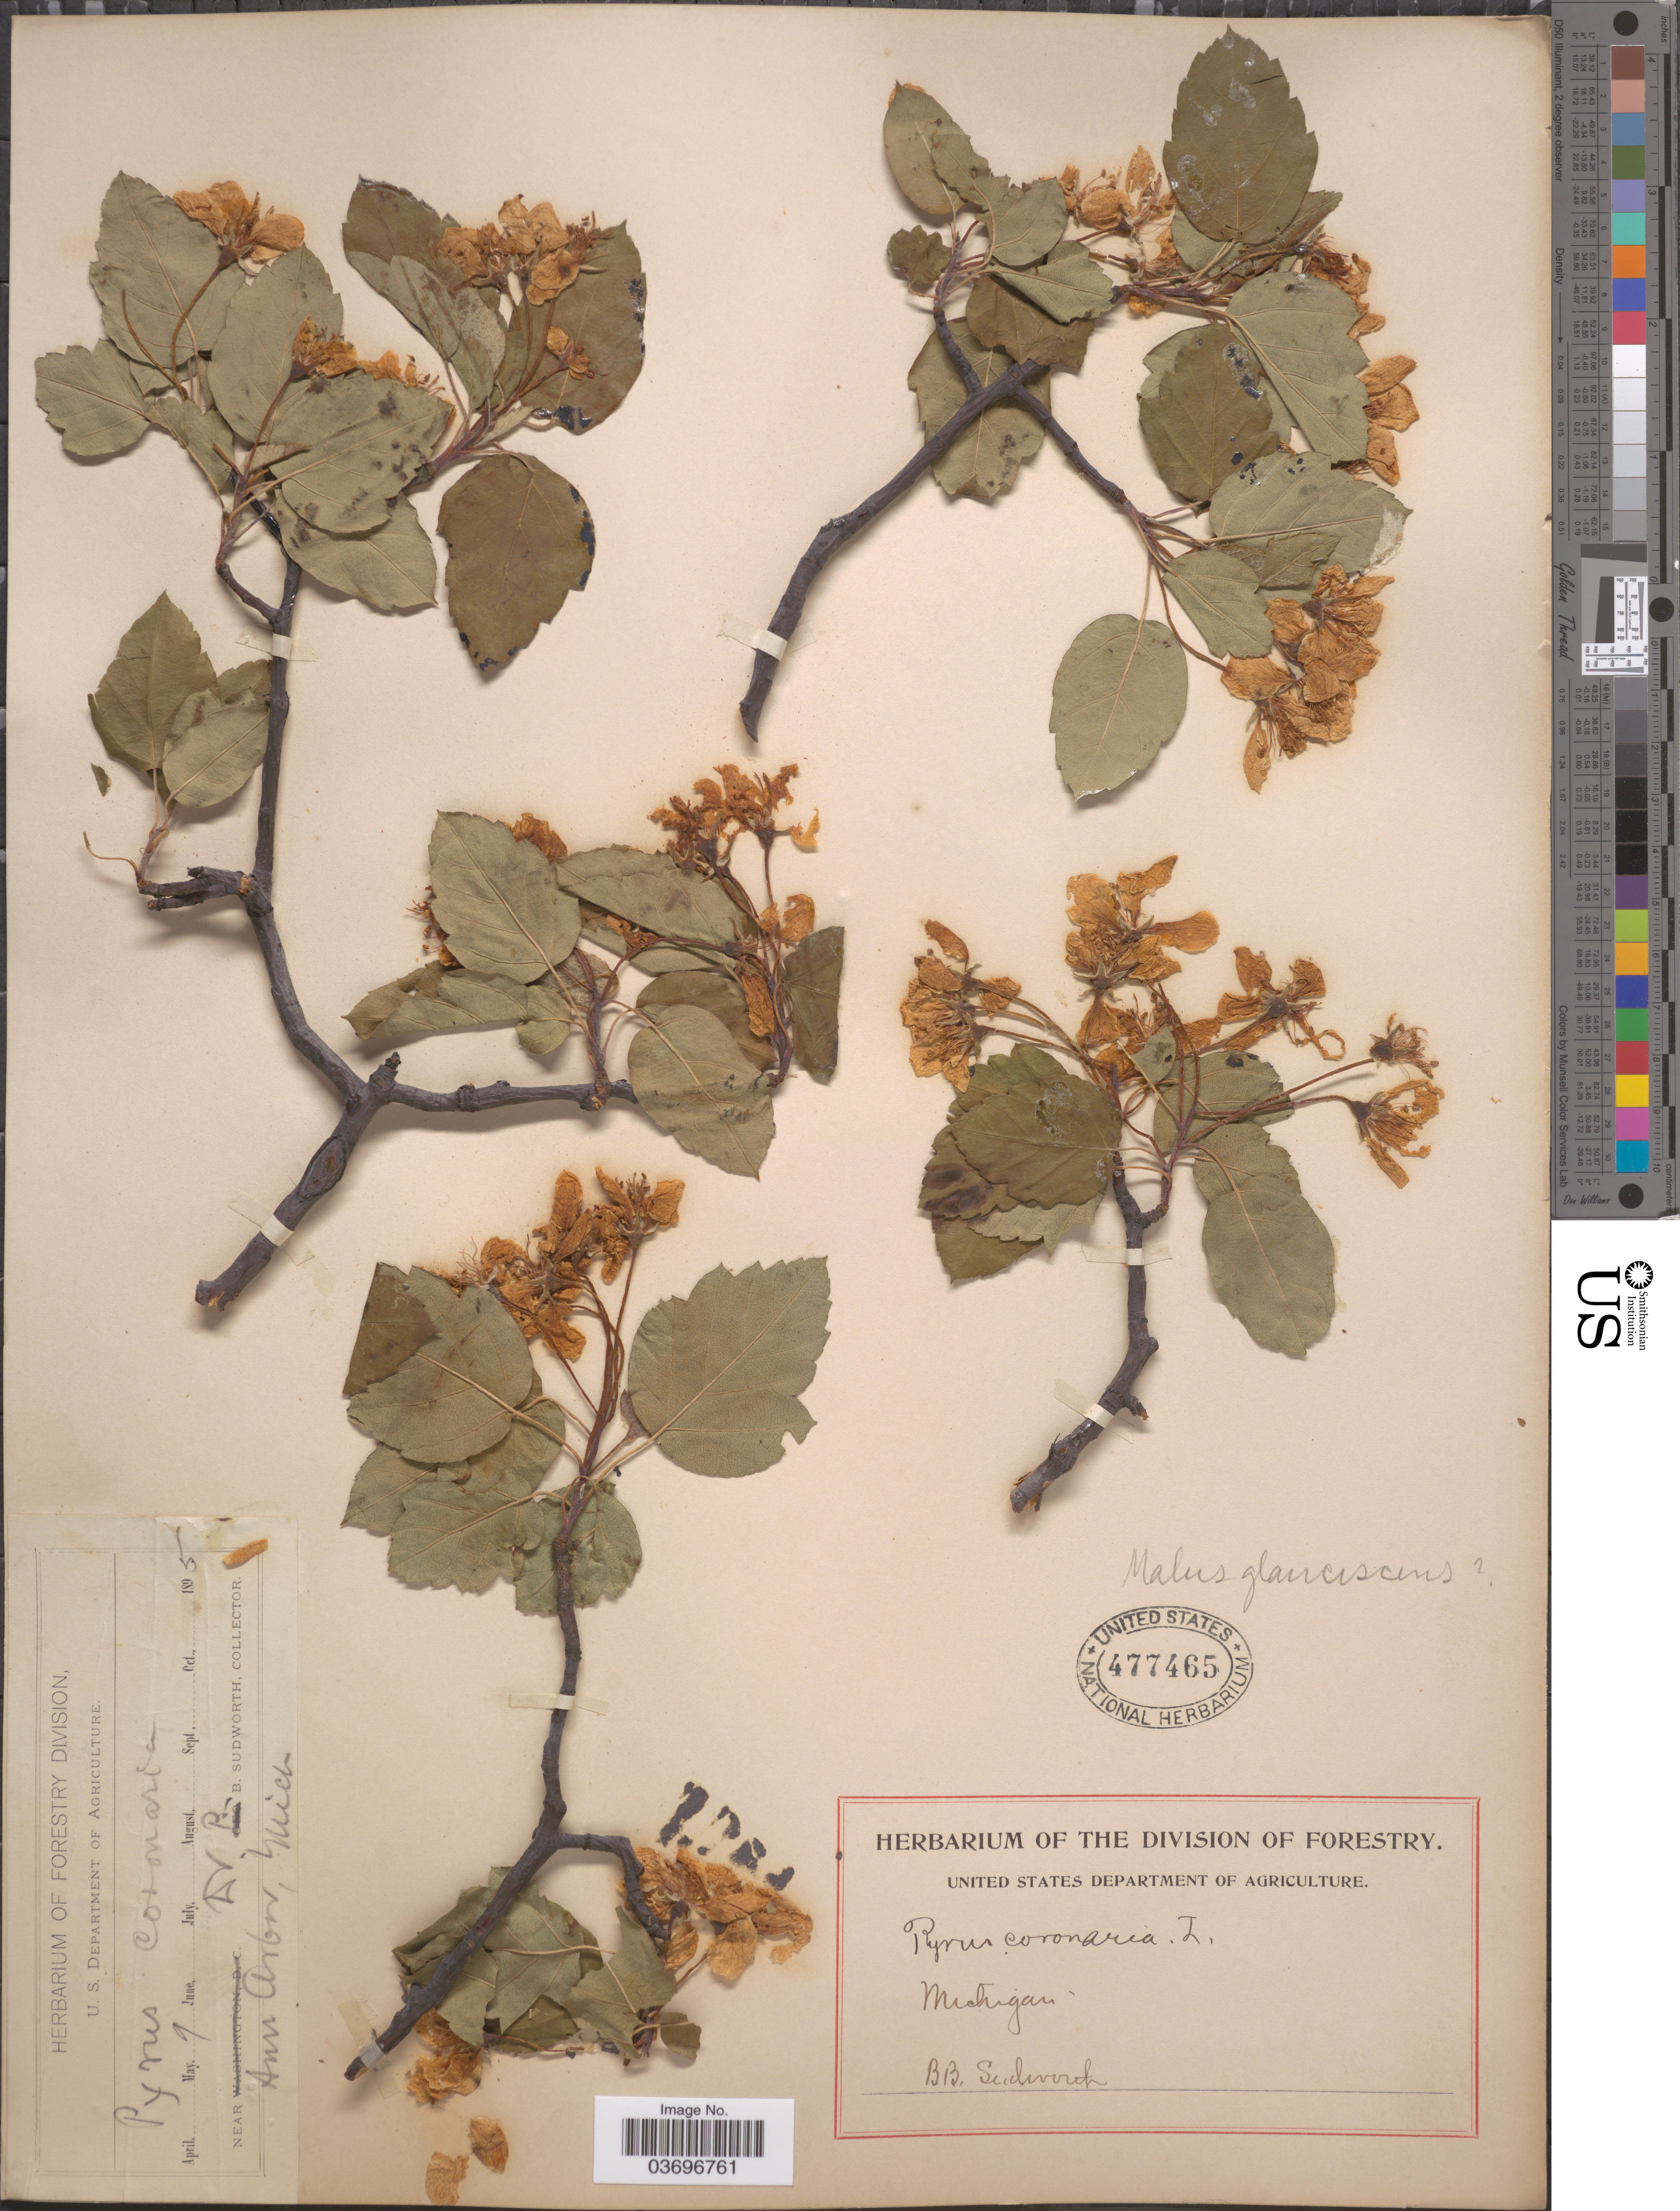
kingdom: Plantae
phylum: Tracheophyta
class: Magnoliopsida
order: Rosales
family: Rosaceae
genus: Malus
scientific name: Malus coronaria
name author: (L.) Mill.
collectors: B. Sudworth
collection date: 1895-05-09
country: United States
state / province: Michigan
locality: Ann Arbor.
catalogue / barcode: US 477465